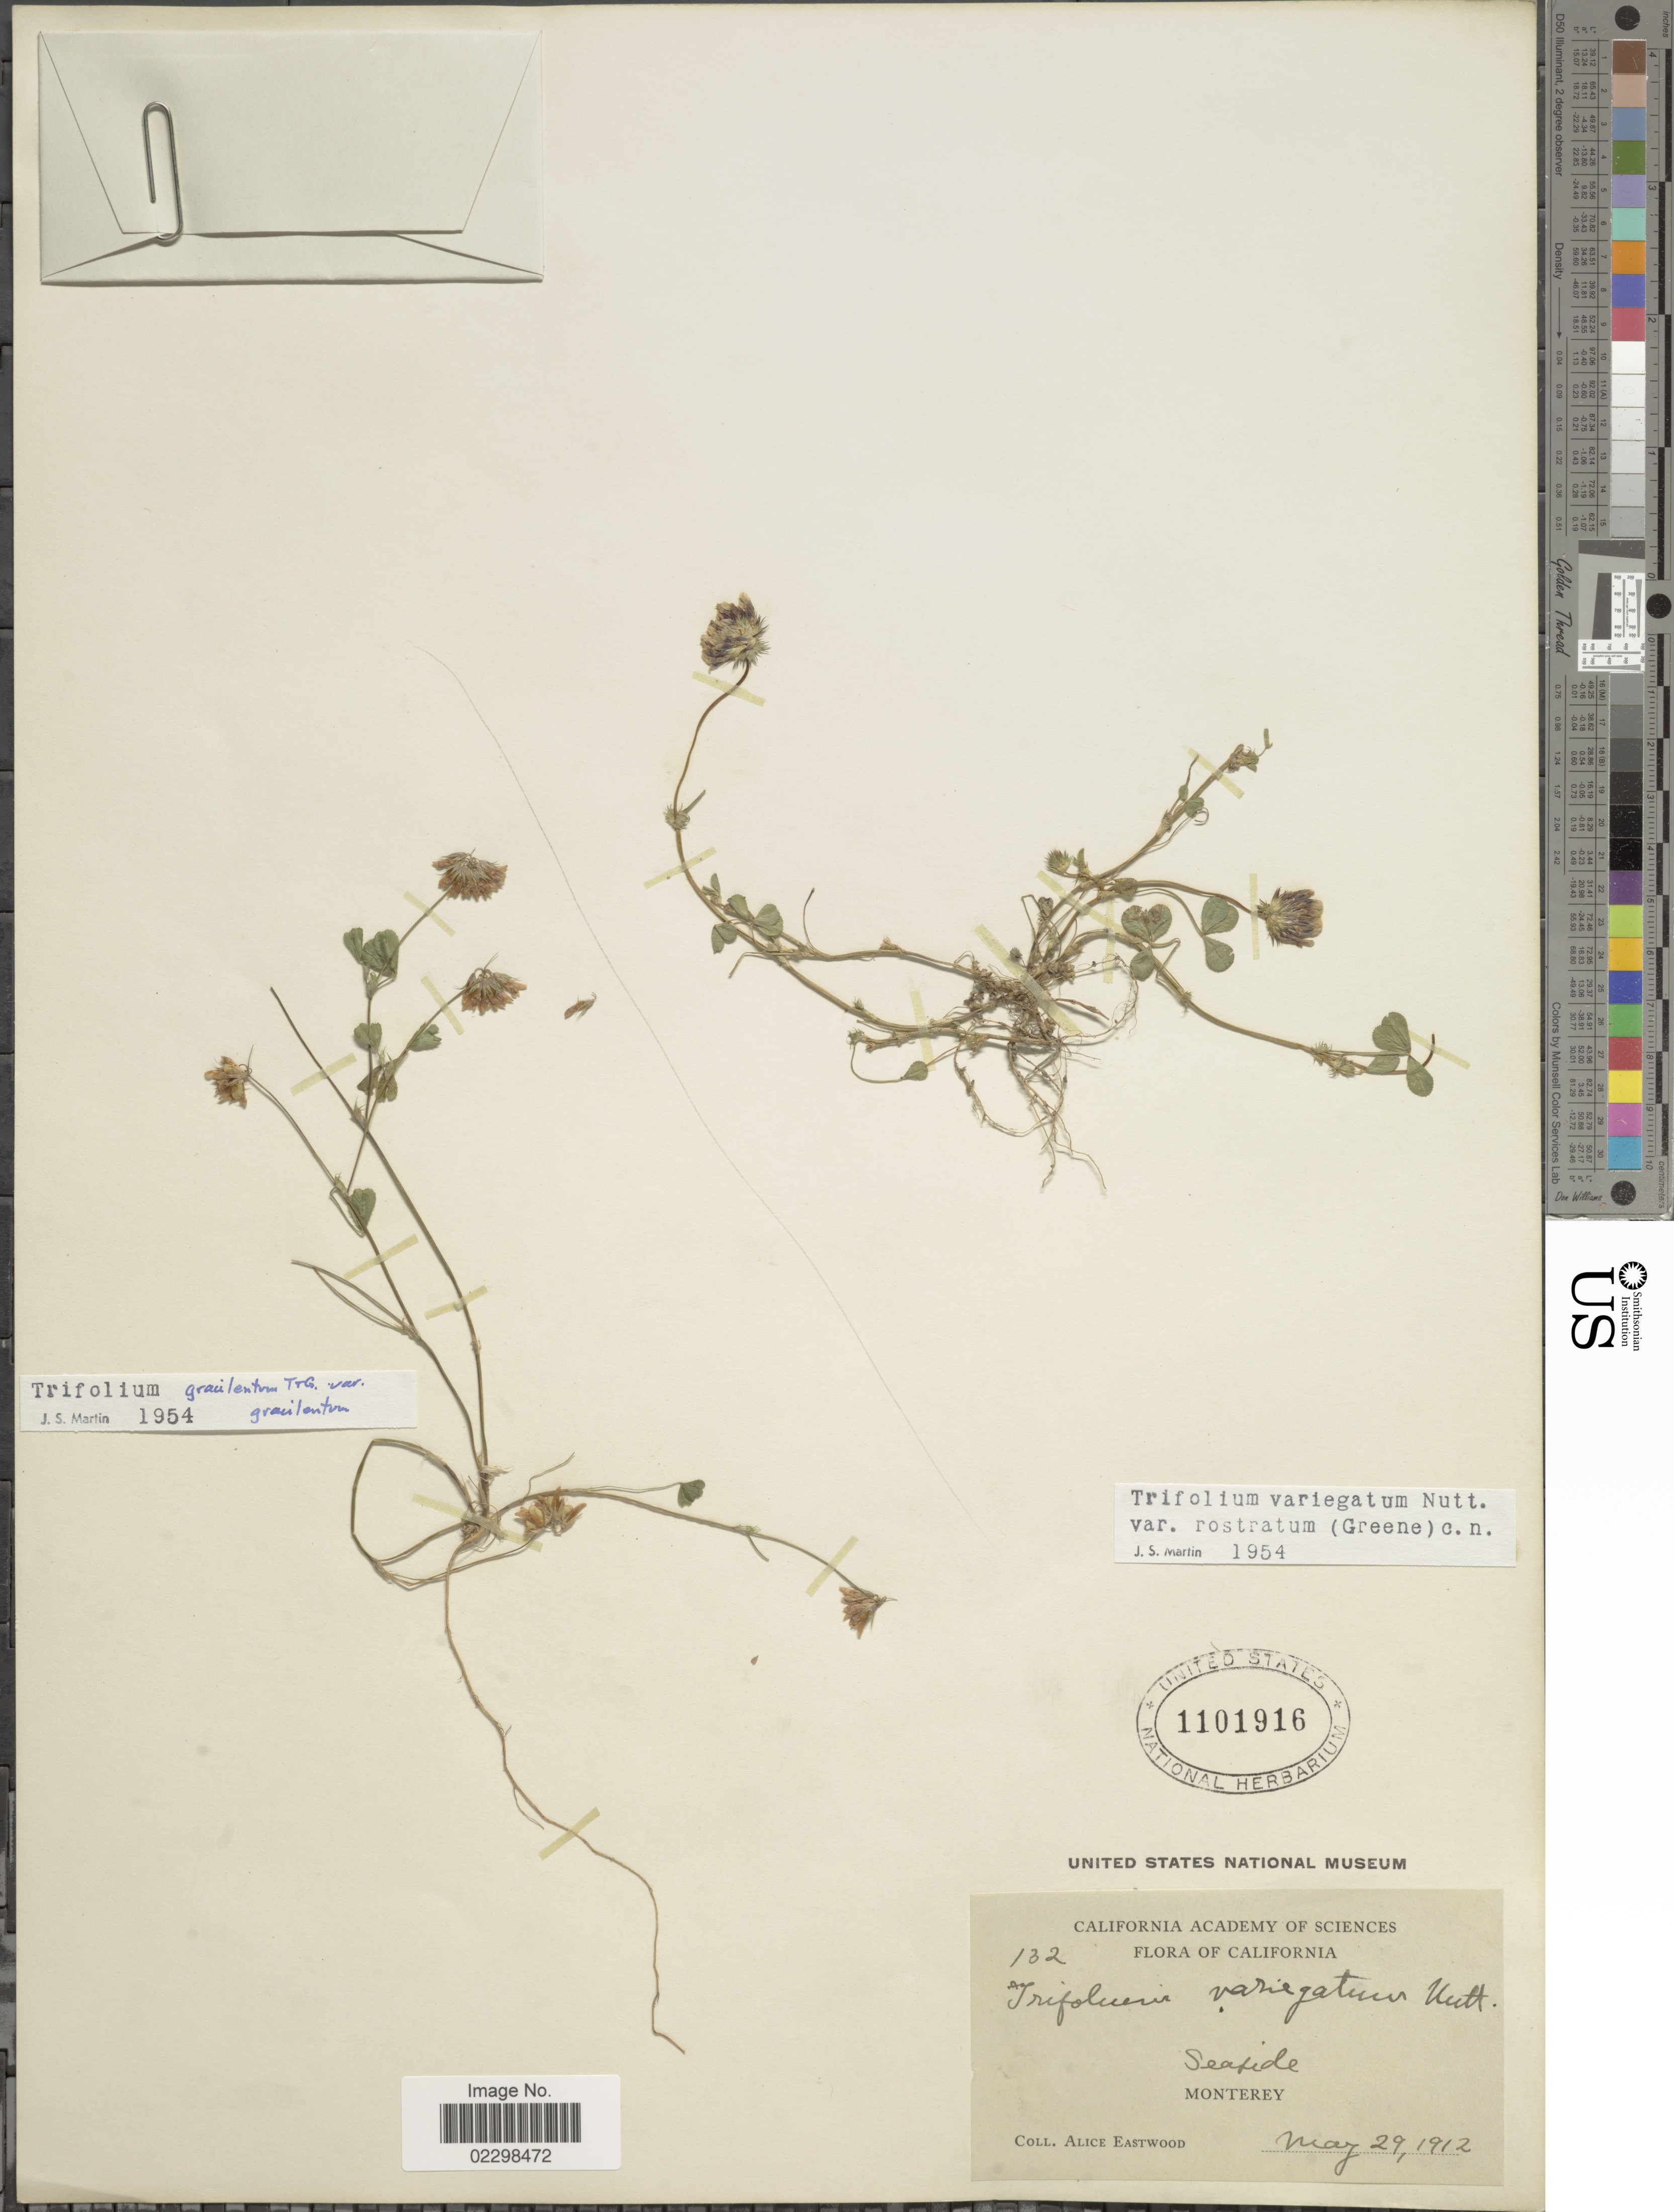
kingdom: Plantae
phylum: Tracheophyta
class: Magnoliopsida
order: Fabales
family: Fabaceae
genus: Trifolium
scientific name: Trifolium variegatum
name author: Nutt.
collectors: A. Eastwood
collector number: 132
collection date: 1912-05-29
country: United States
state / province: California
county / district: Monterey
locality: Monterey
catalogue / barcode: US 1101916